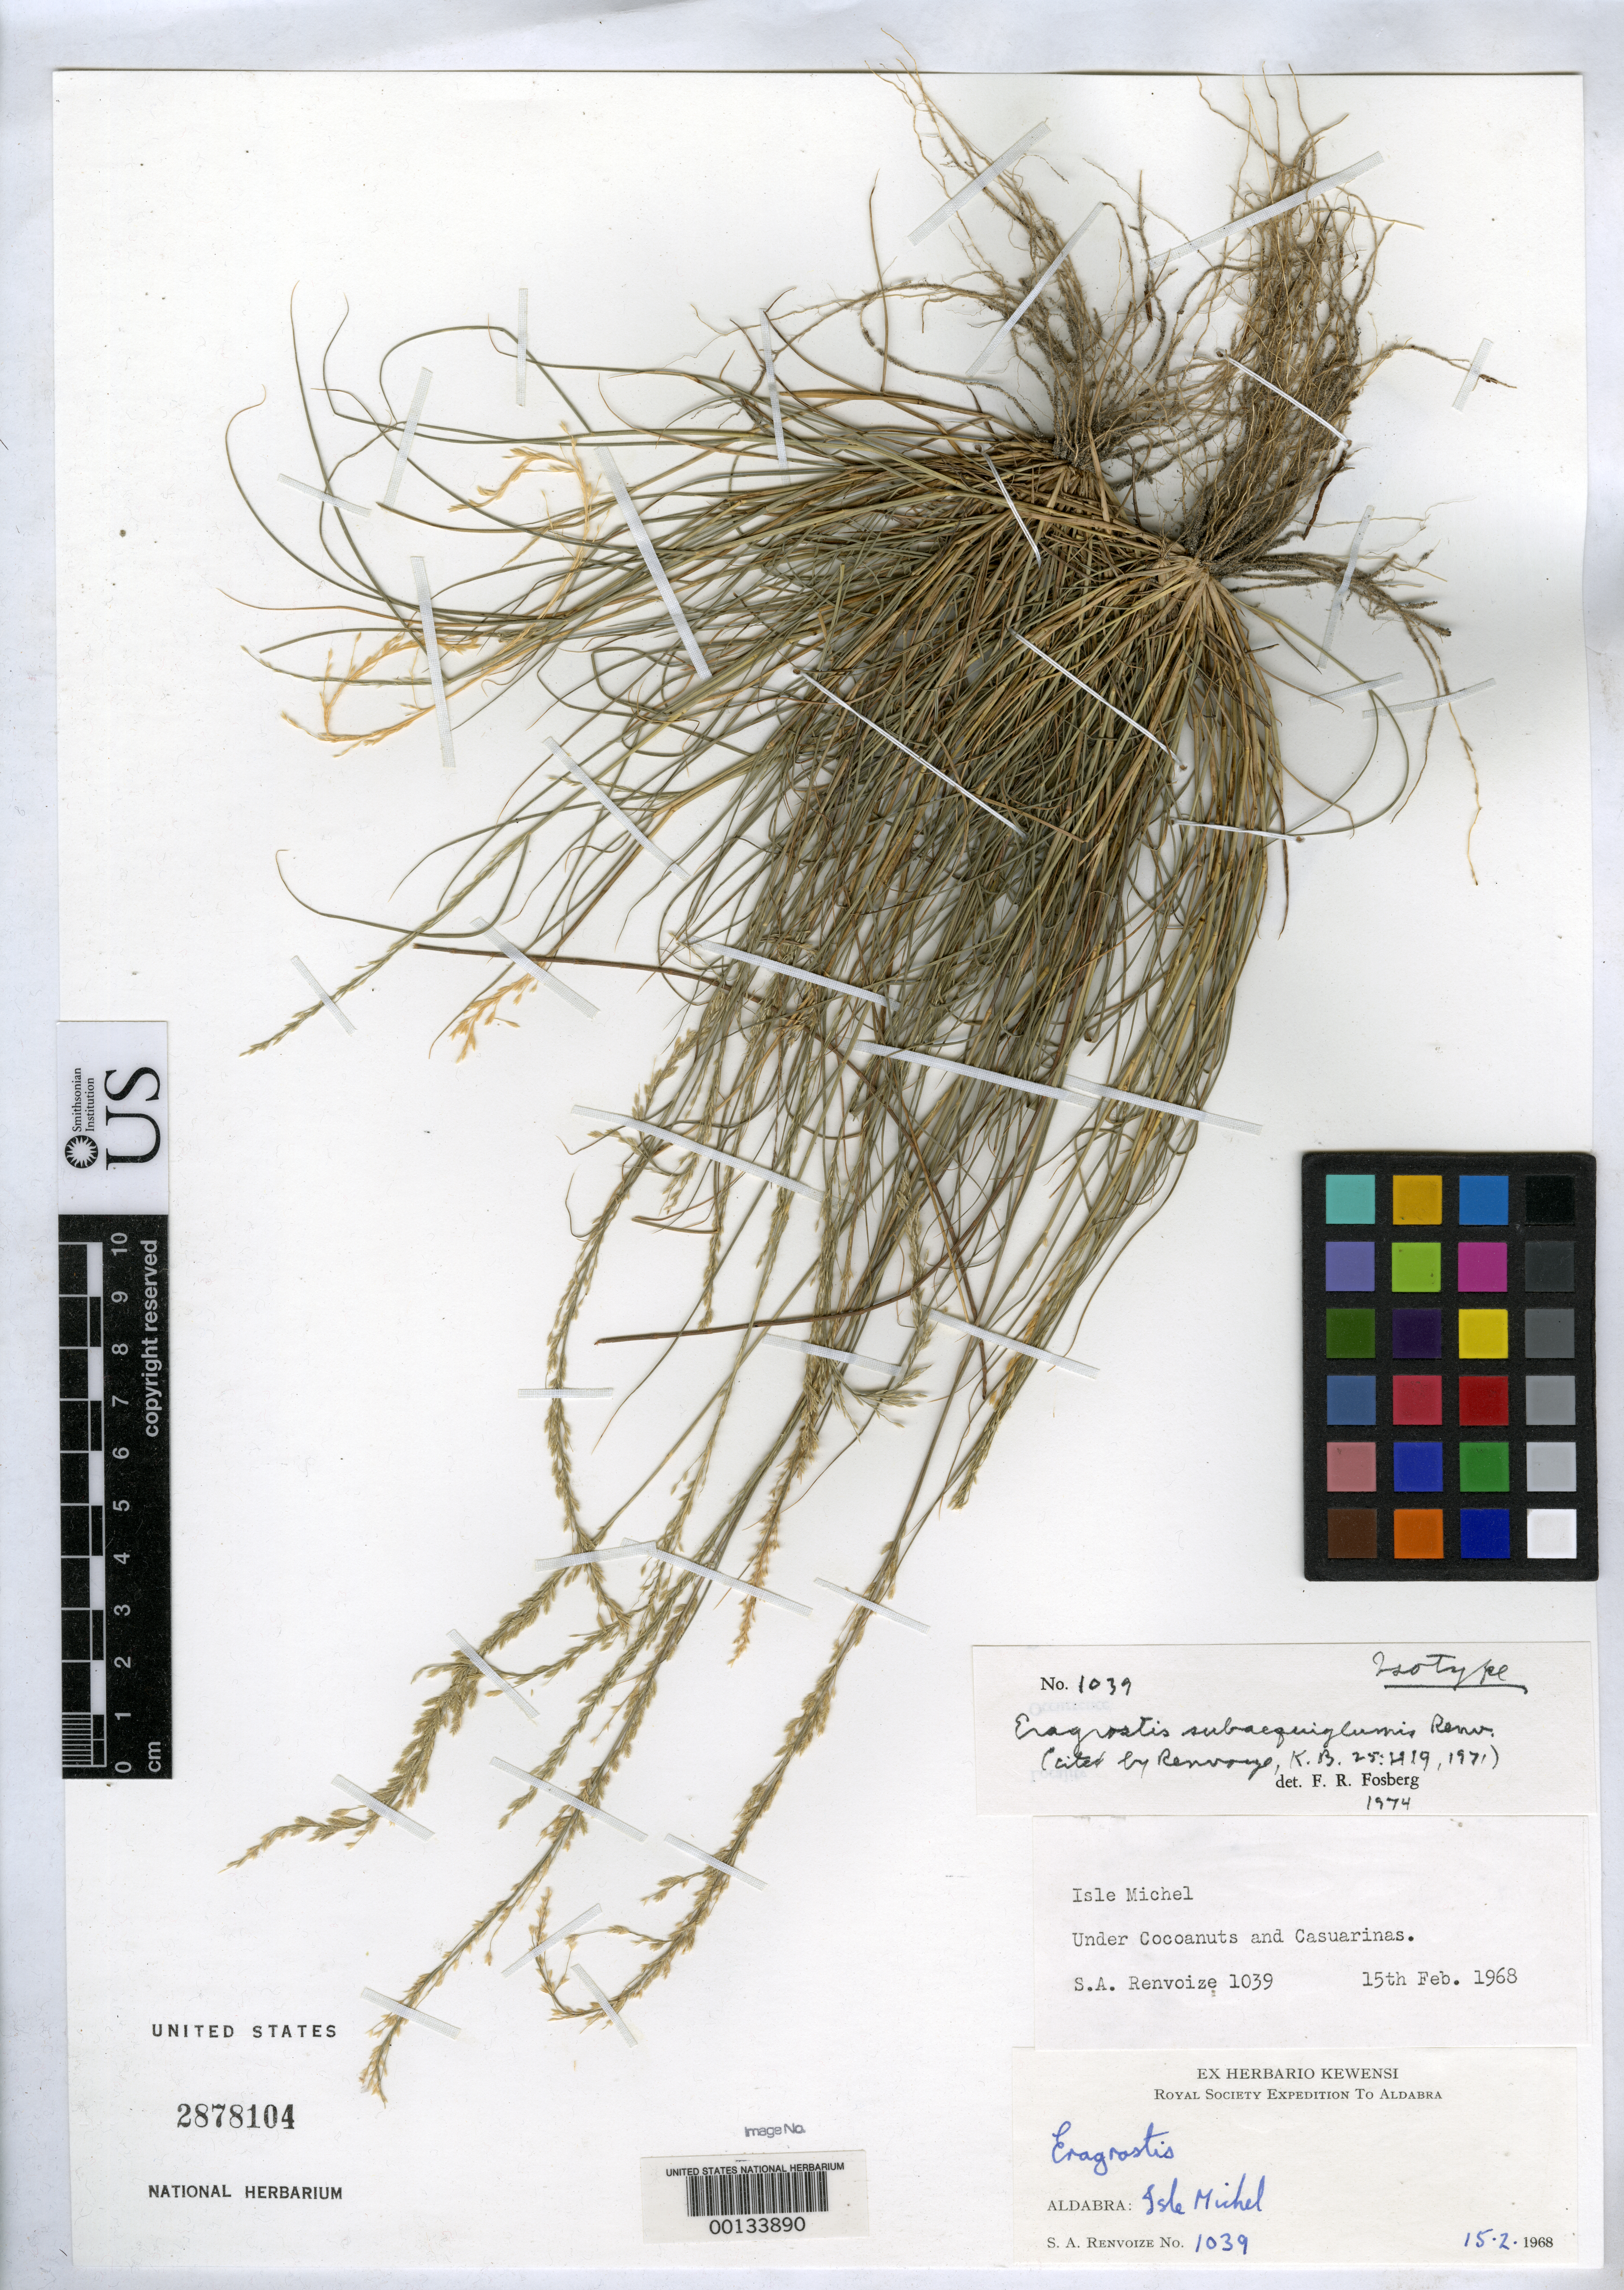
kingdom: Plantae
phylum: Tracheophyta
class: Liliopsida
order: Poales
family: Poaceae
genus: Eragrostis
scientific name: Eragrostis subaequiglumis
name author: Renvoize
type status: Isotype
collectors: S. A. Renvoize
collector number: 1039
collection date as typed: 15 Feb 1968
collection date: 1968-02-15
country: Seychelles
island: Aldabra Atoll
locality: Isle Michel. [Michel I. = Coconut Islet]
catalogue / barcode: US 2878104